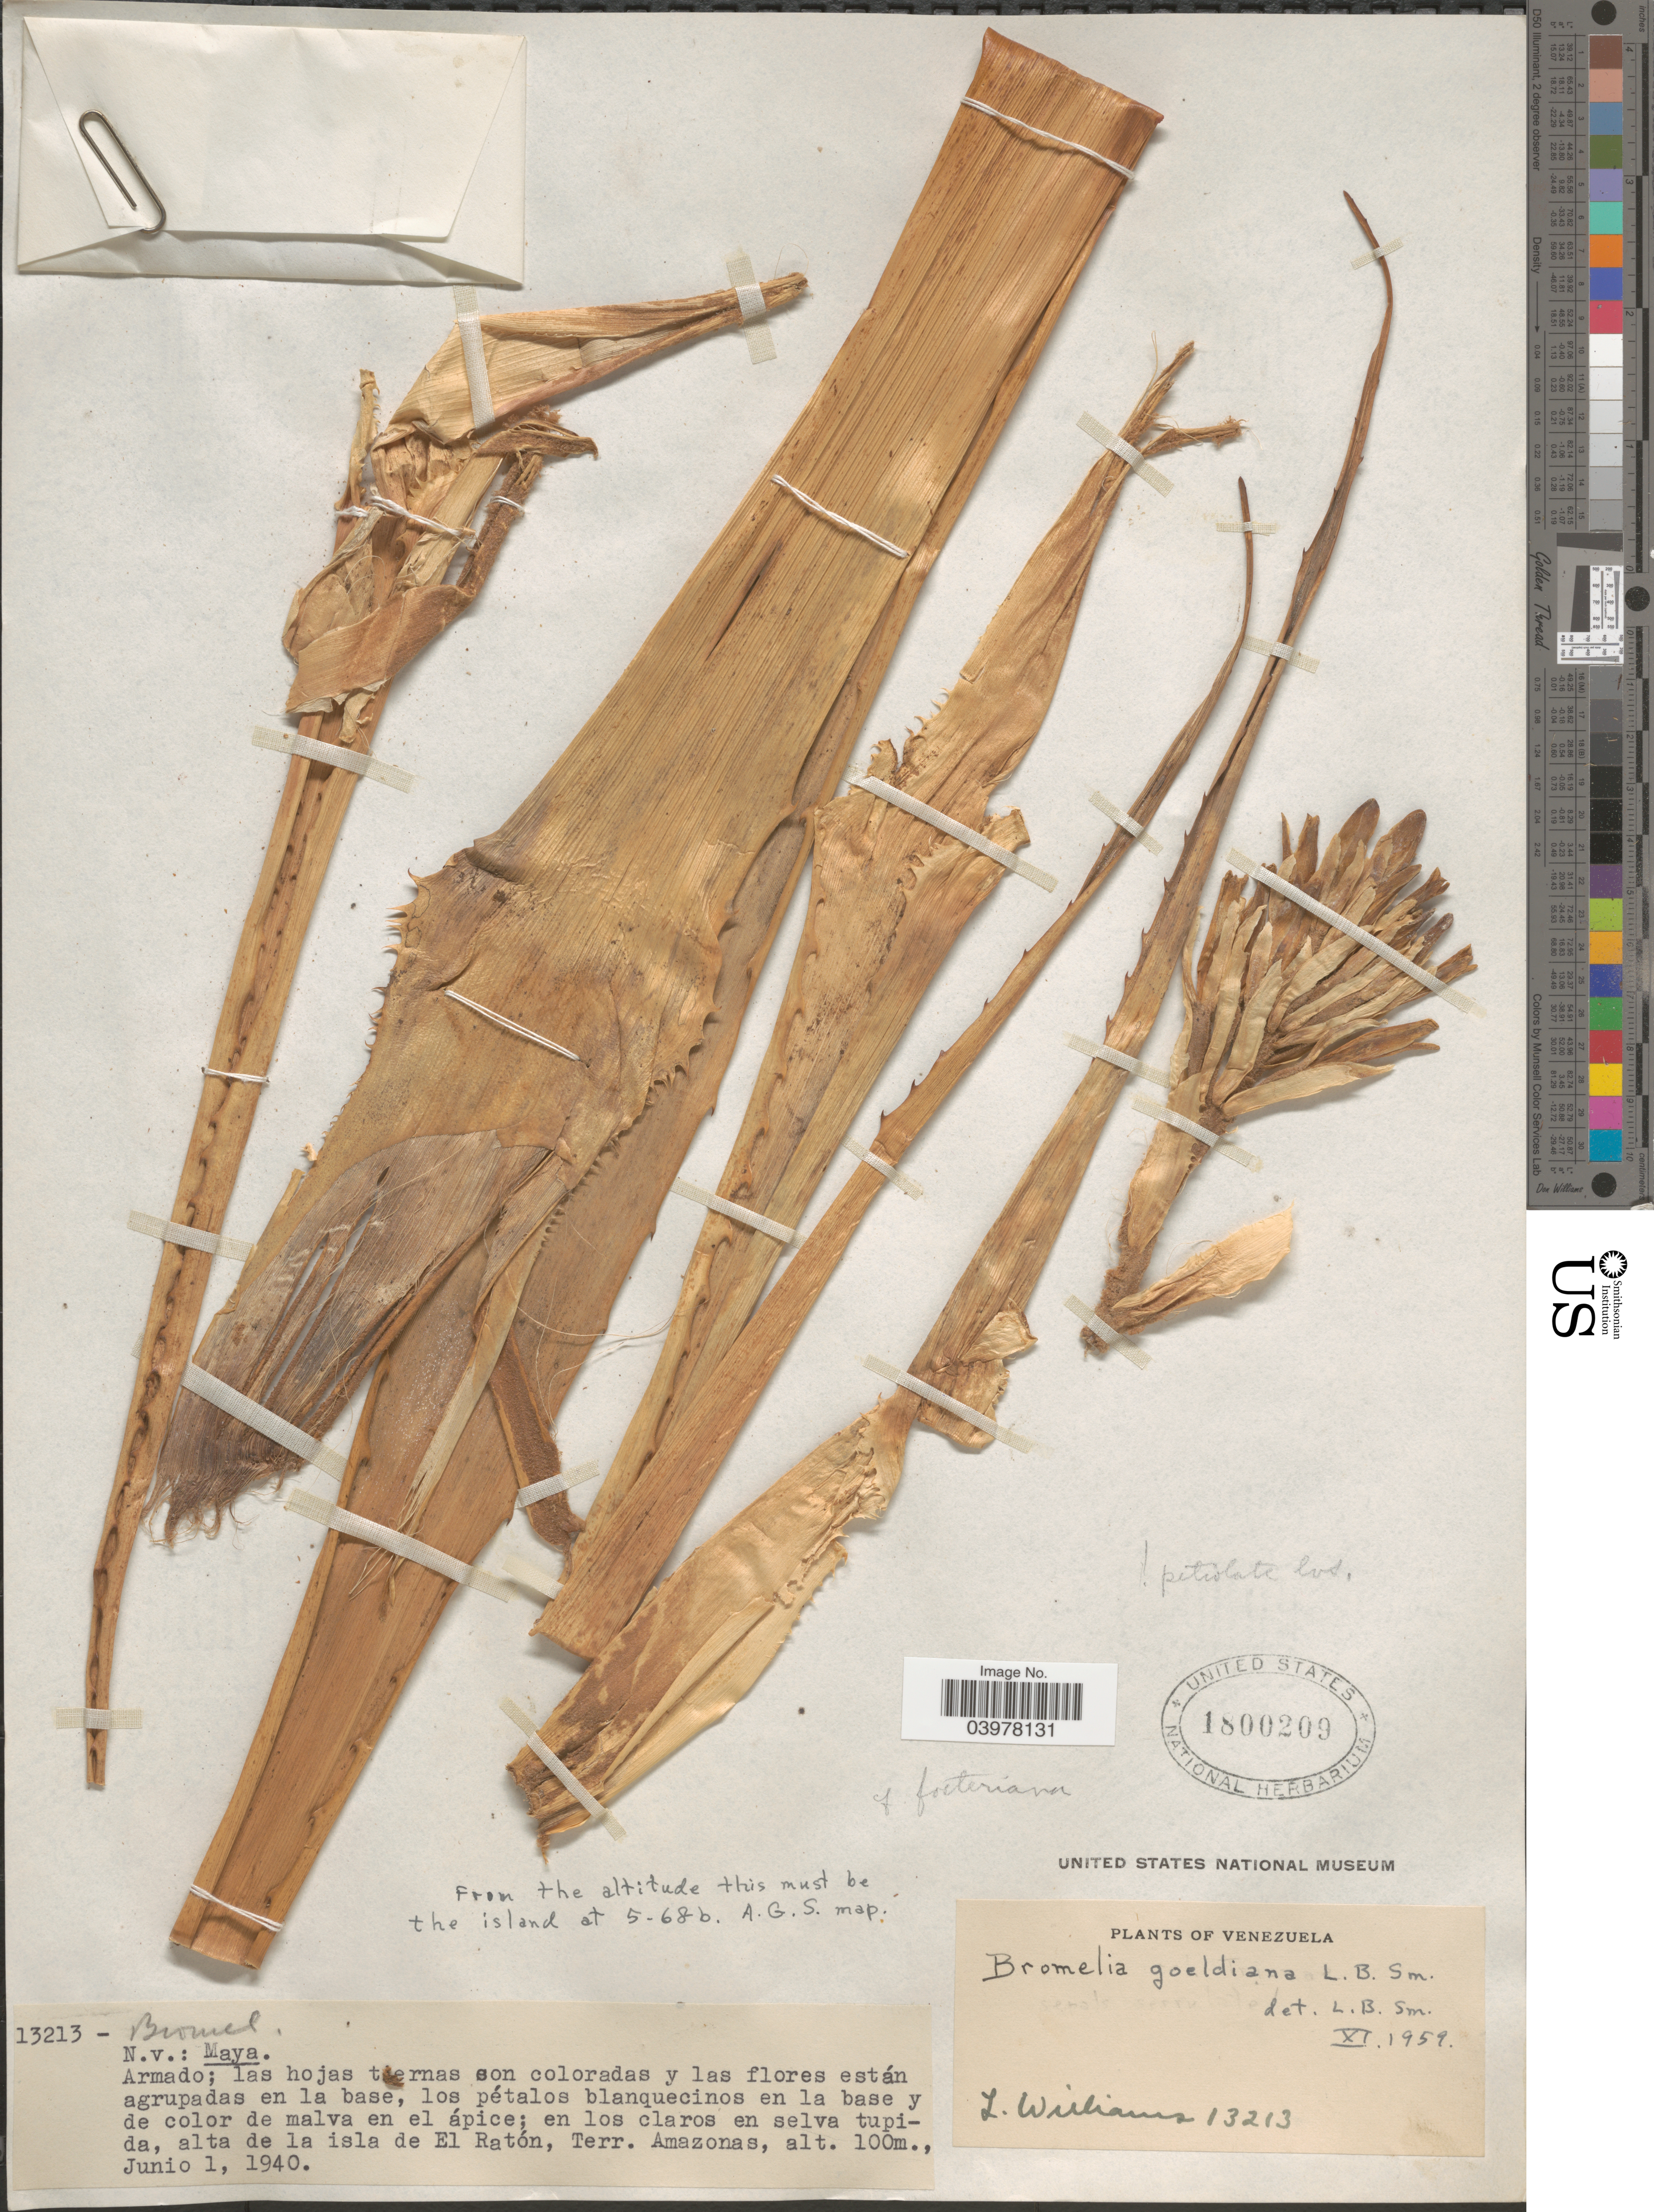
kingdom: Plantae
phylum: Tracheophyta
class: Liliopsida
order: Poales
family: Bromeliaceae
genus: Bromelia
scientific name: Bromelia goeldiana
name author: L.B. Sm.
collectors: L. Williams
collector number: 13213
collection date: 1940-06-01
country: Venezuela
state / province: Amazonas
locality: Alta de la isla de El Ratón.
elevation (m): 100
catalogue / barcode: US 1800209